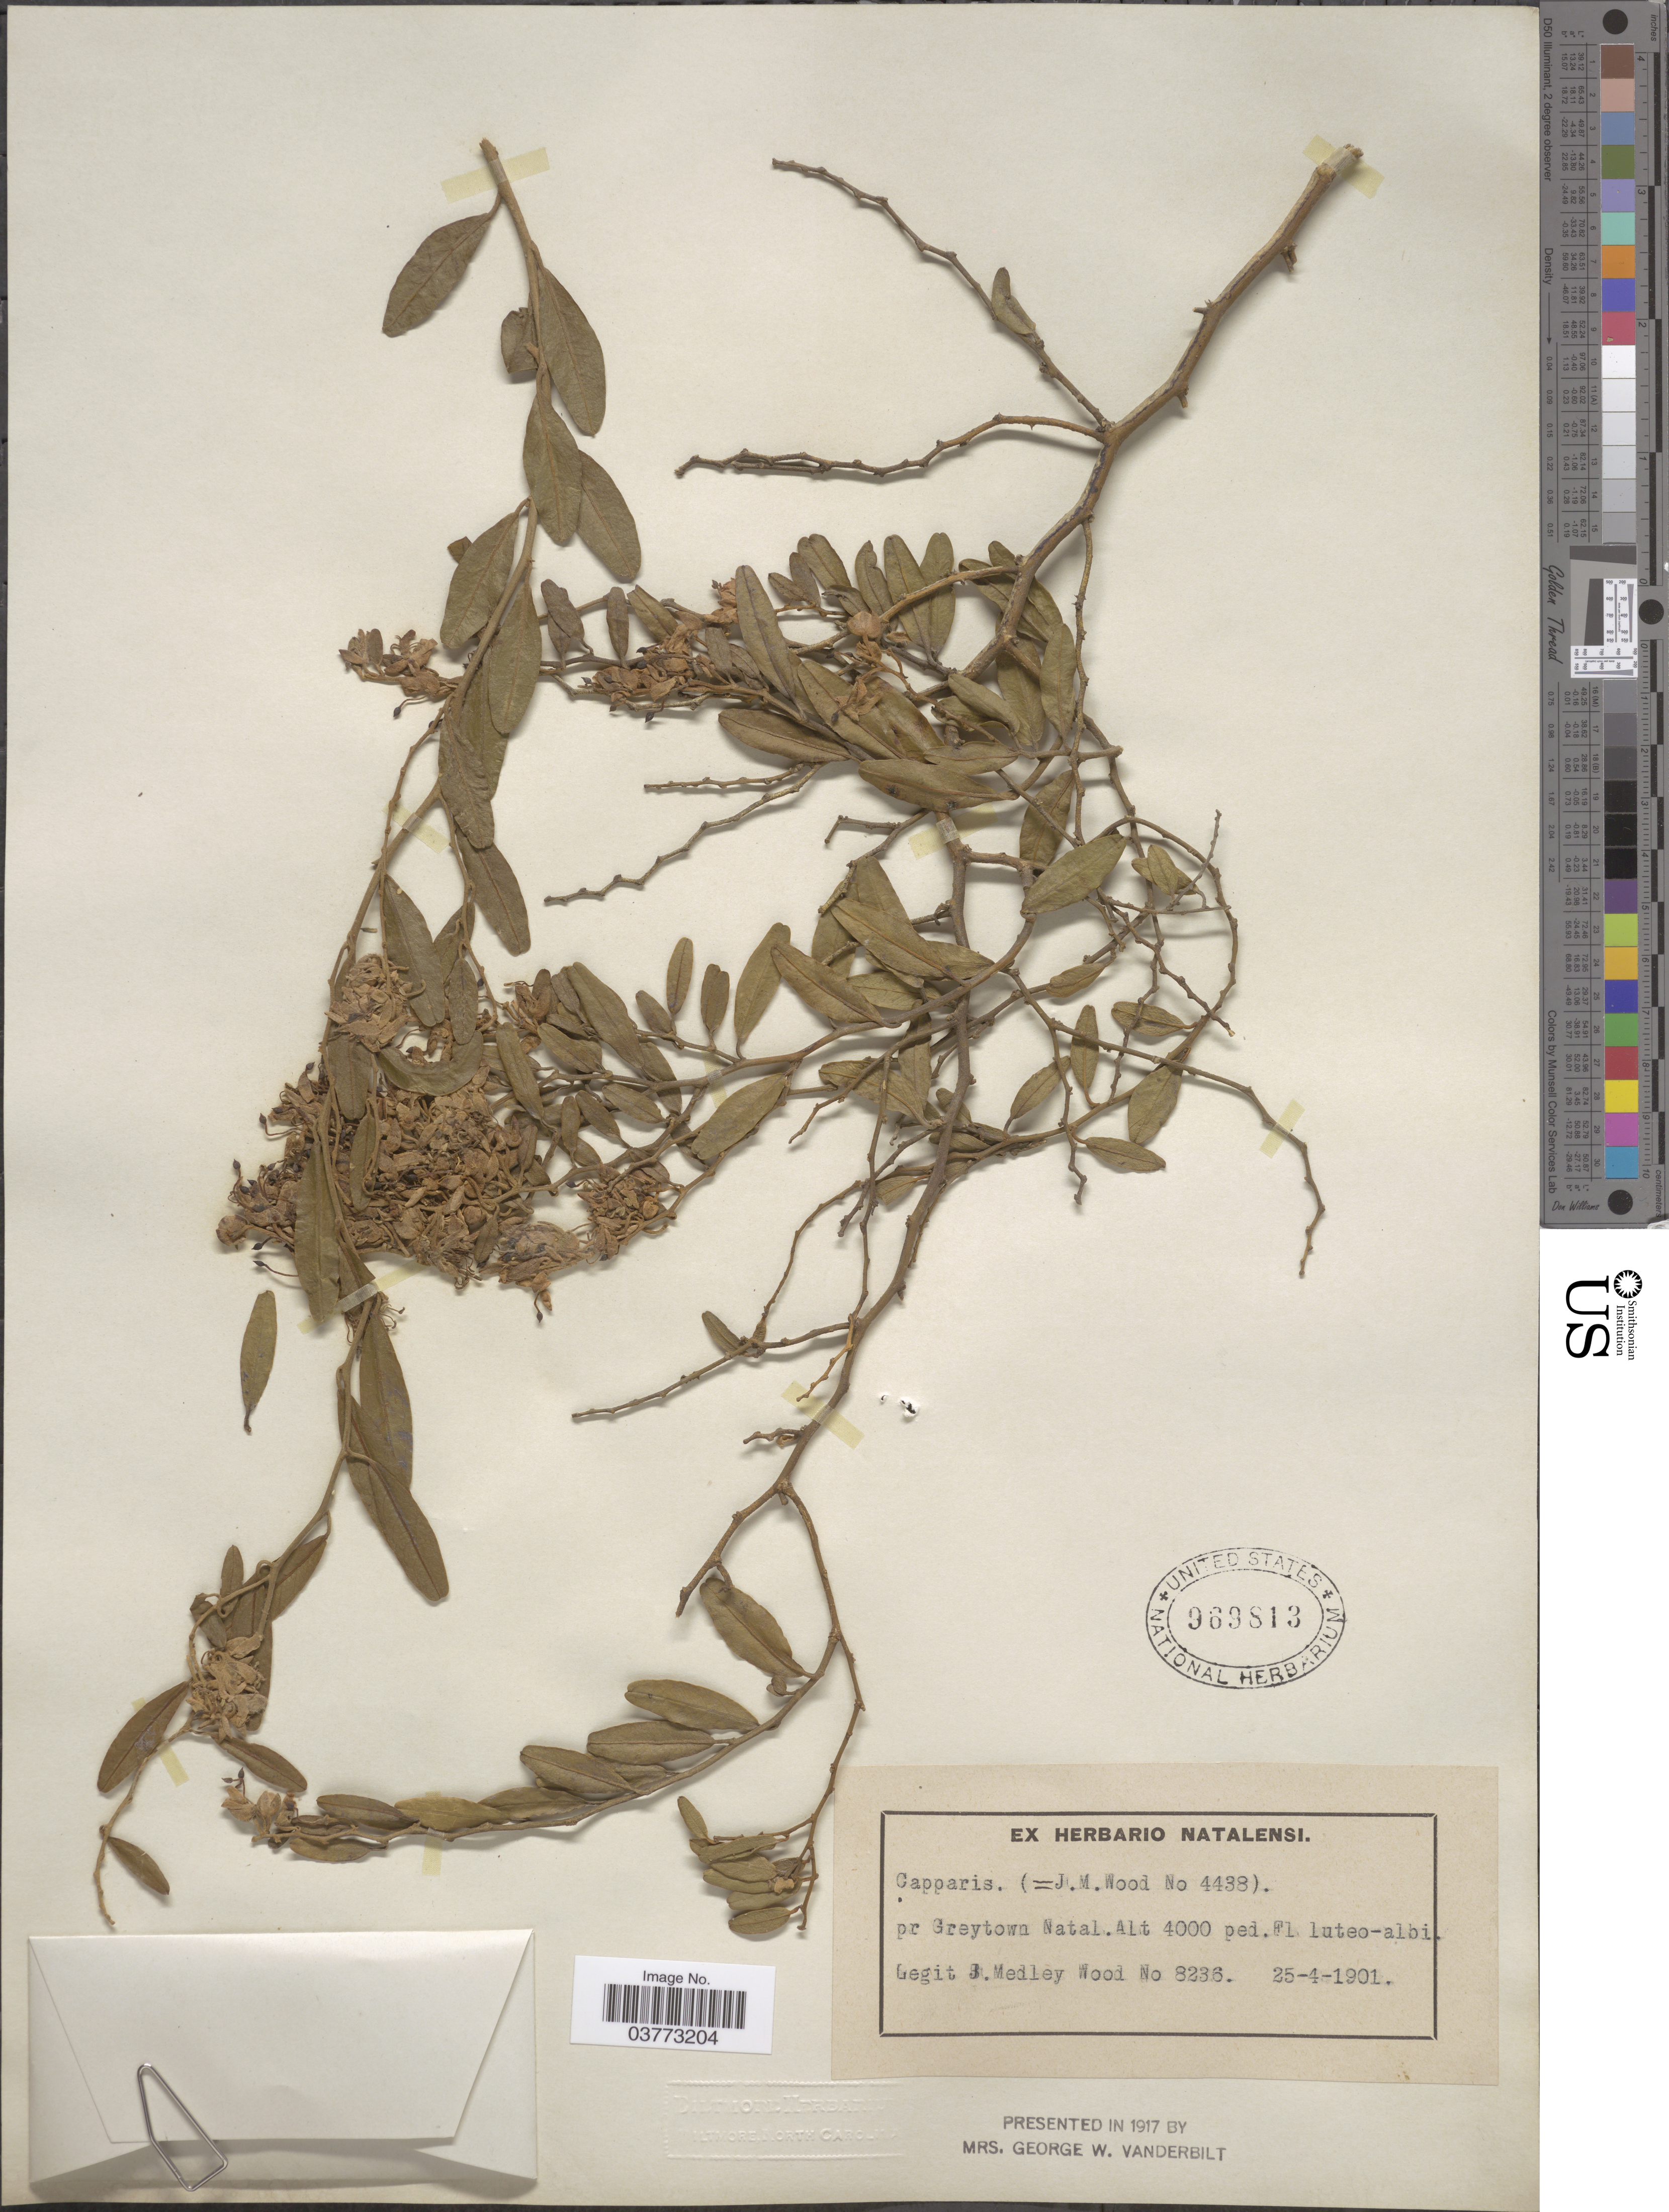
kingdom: Plantae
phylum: Tracheophyta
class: Magnoliopsida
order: Brassicales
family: Capparaceae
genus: Capparis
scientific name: Capparis sp.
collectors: J. M. Wood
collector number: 8236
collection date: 1901-04-25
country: South Africa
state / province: KwaZulu-Natal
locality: Pr Greytown Natal.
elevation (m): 1219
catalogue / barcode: US 969813